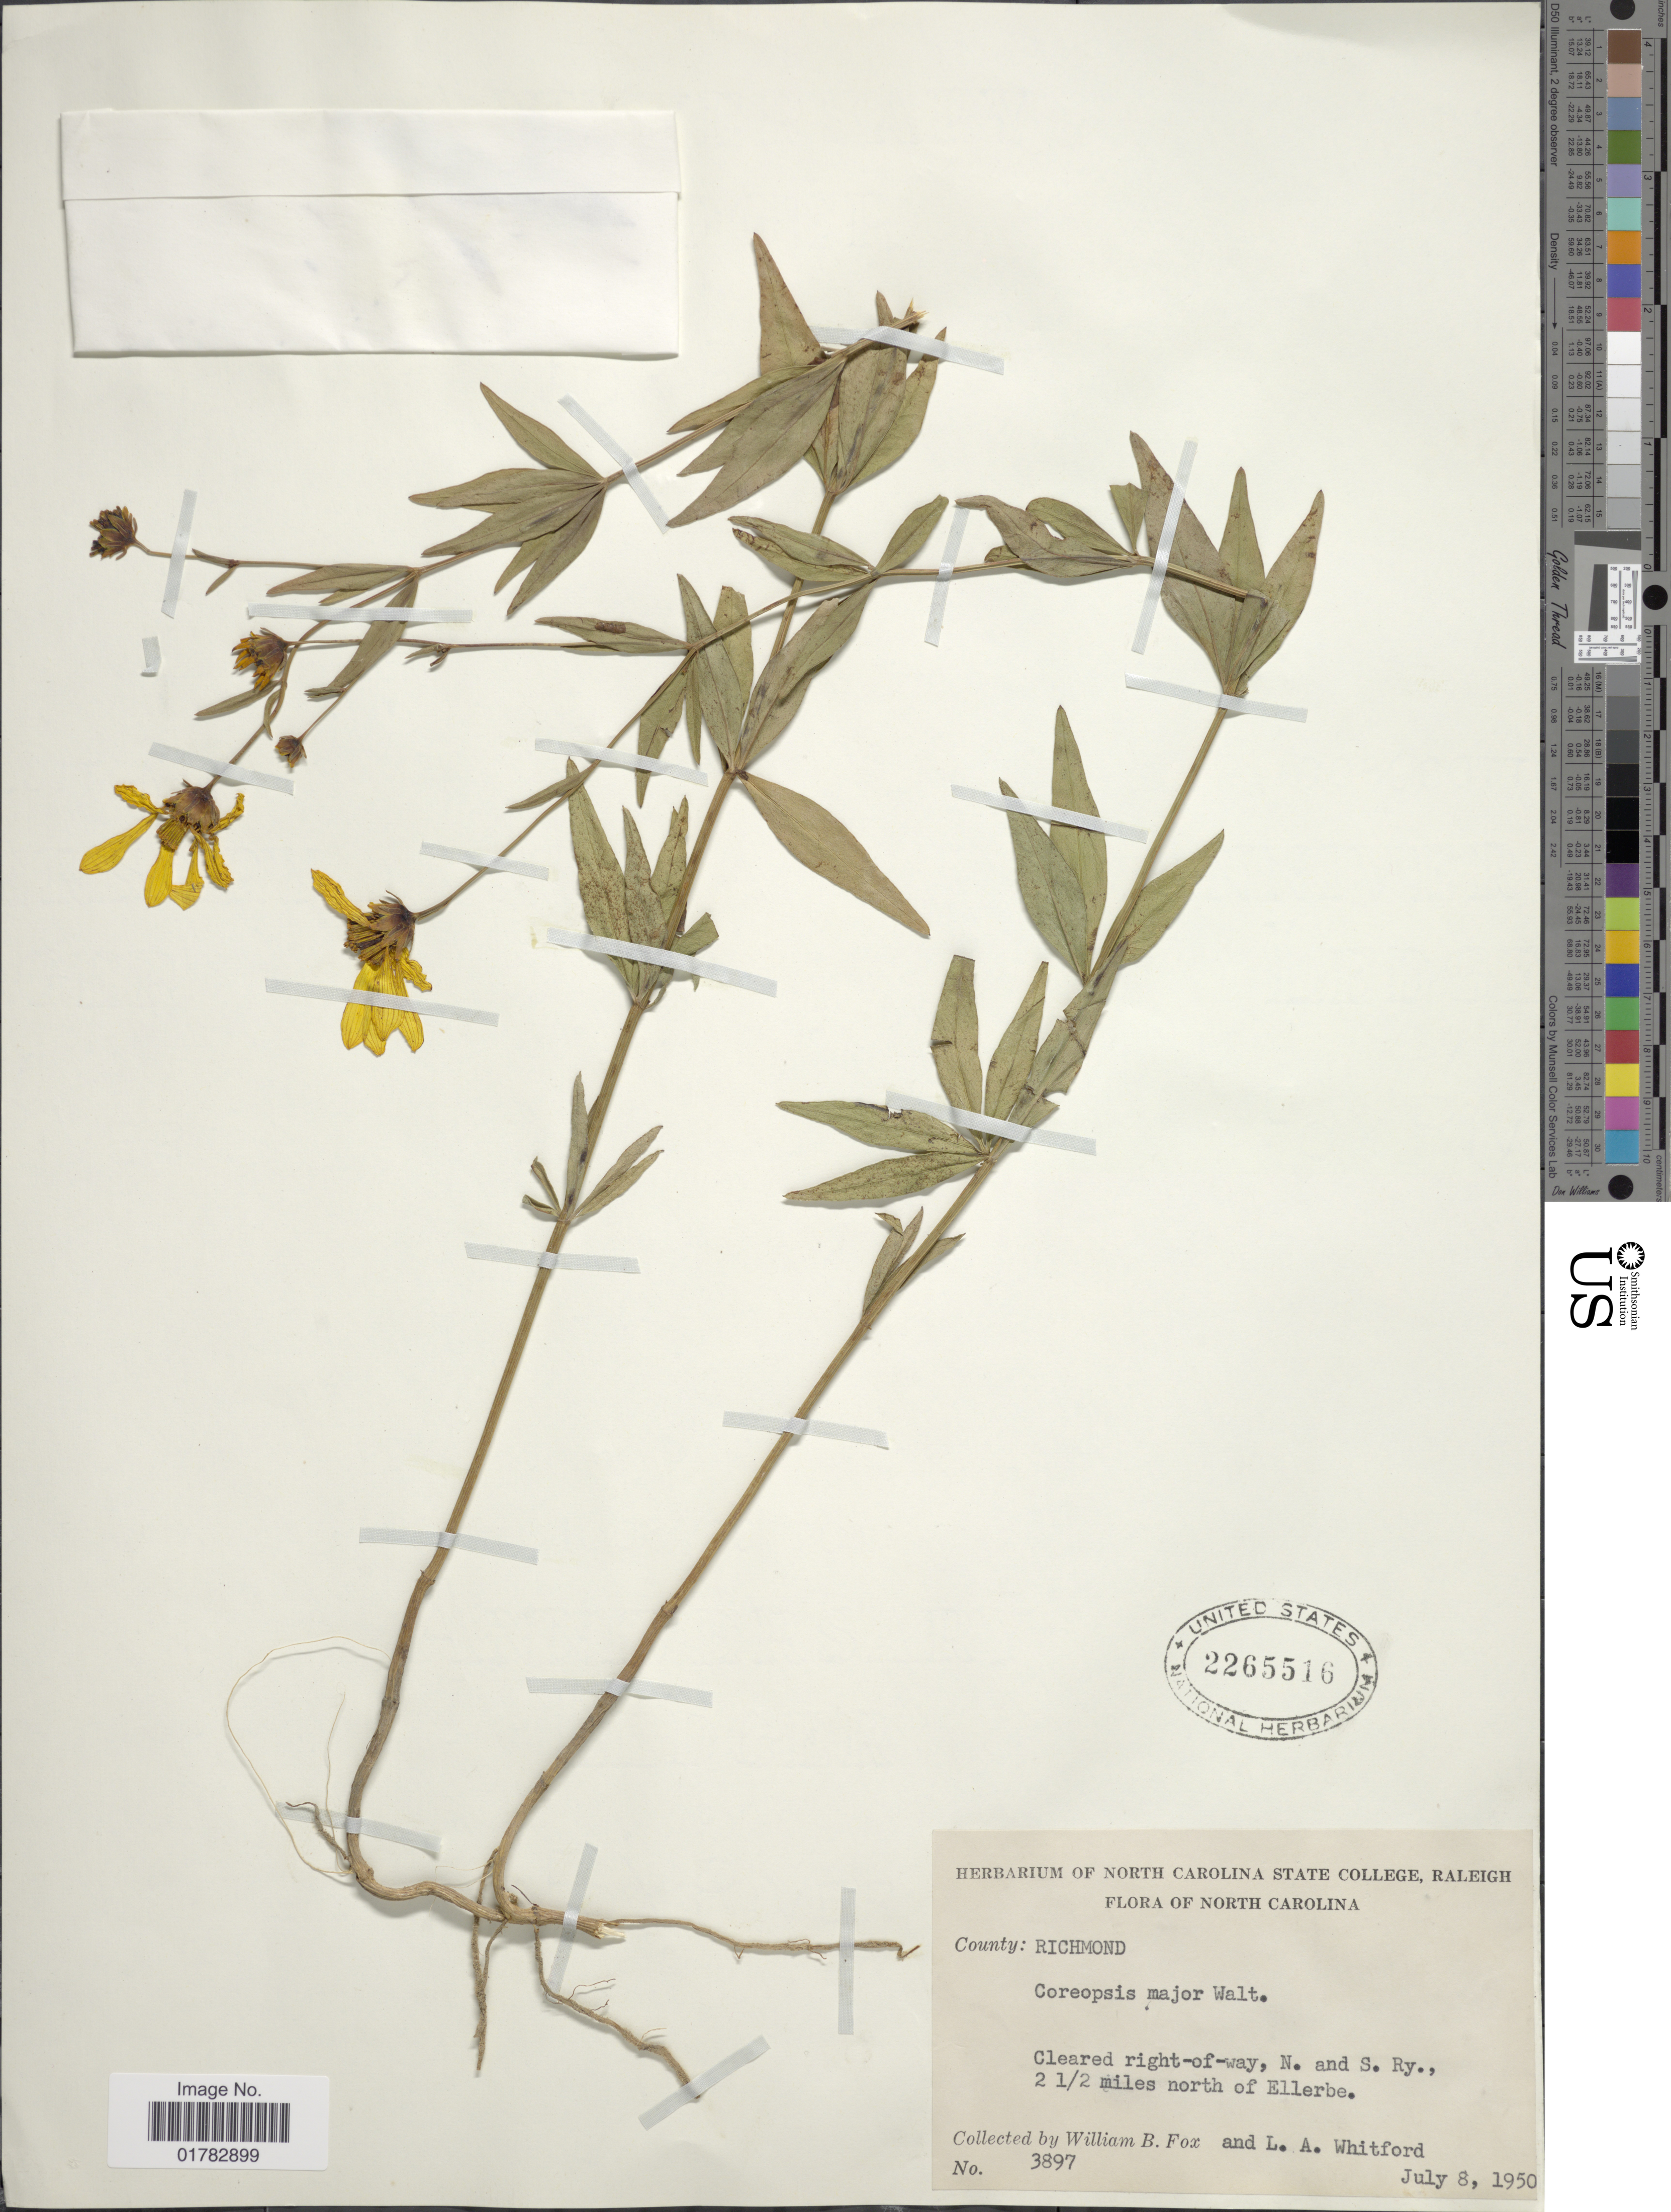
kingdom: Plantae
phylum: Tracheophyta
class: Magnoliopsida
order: Asterales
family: Asteraceae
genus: Coreopsis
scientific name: Coreopsis major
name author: Walter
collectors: W. B. Fox & L. Whitford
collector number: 3897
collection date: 1950-07-08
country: United States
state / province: North Carolina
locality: County; Richmond, cleared right-of-way, N. and S. Ry., 21/2 miles north of Ellerbe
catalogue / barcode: US 2265516